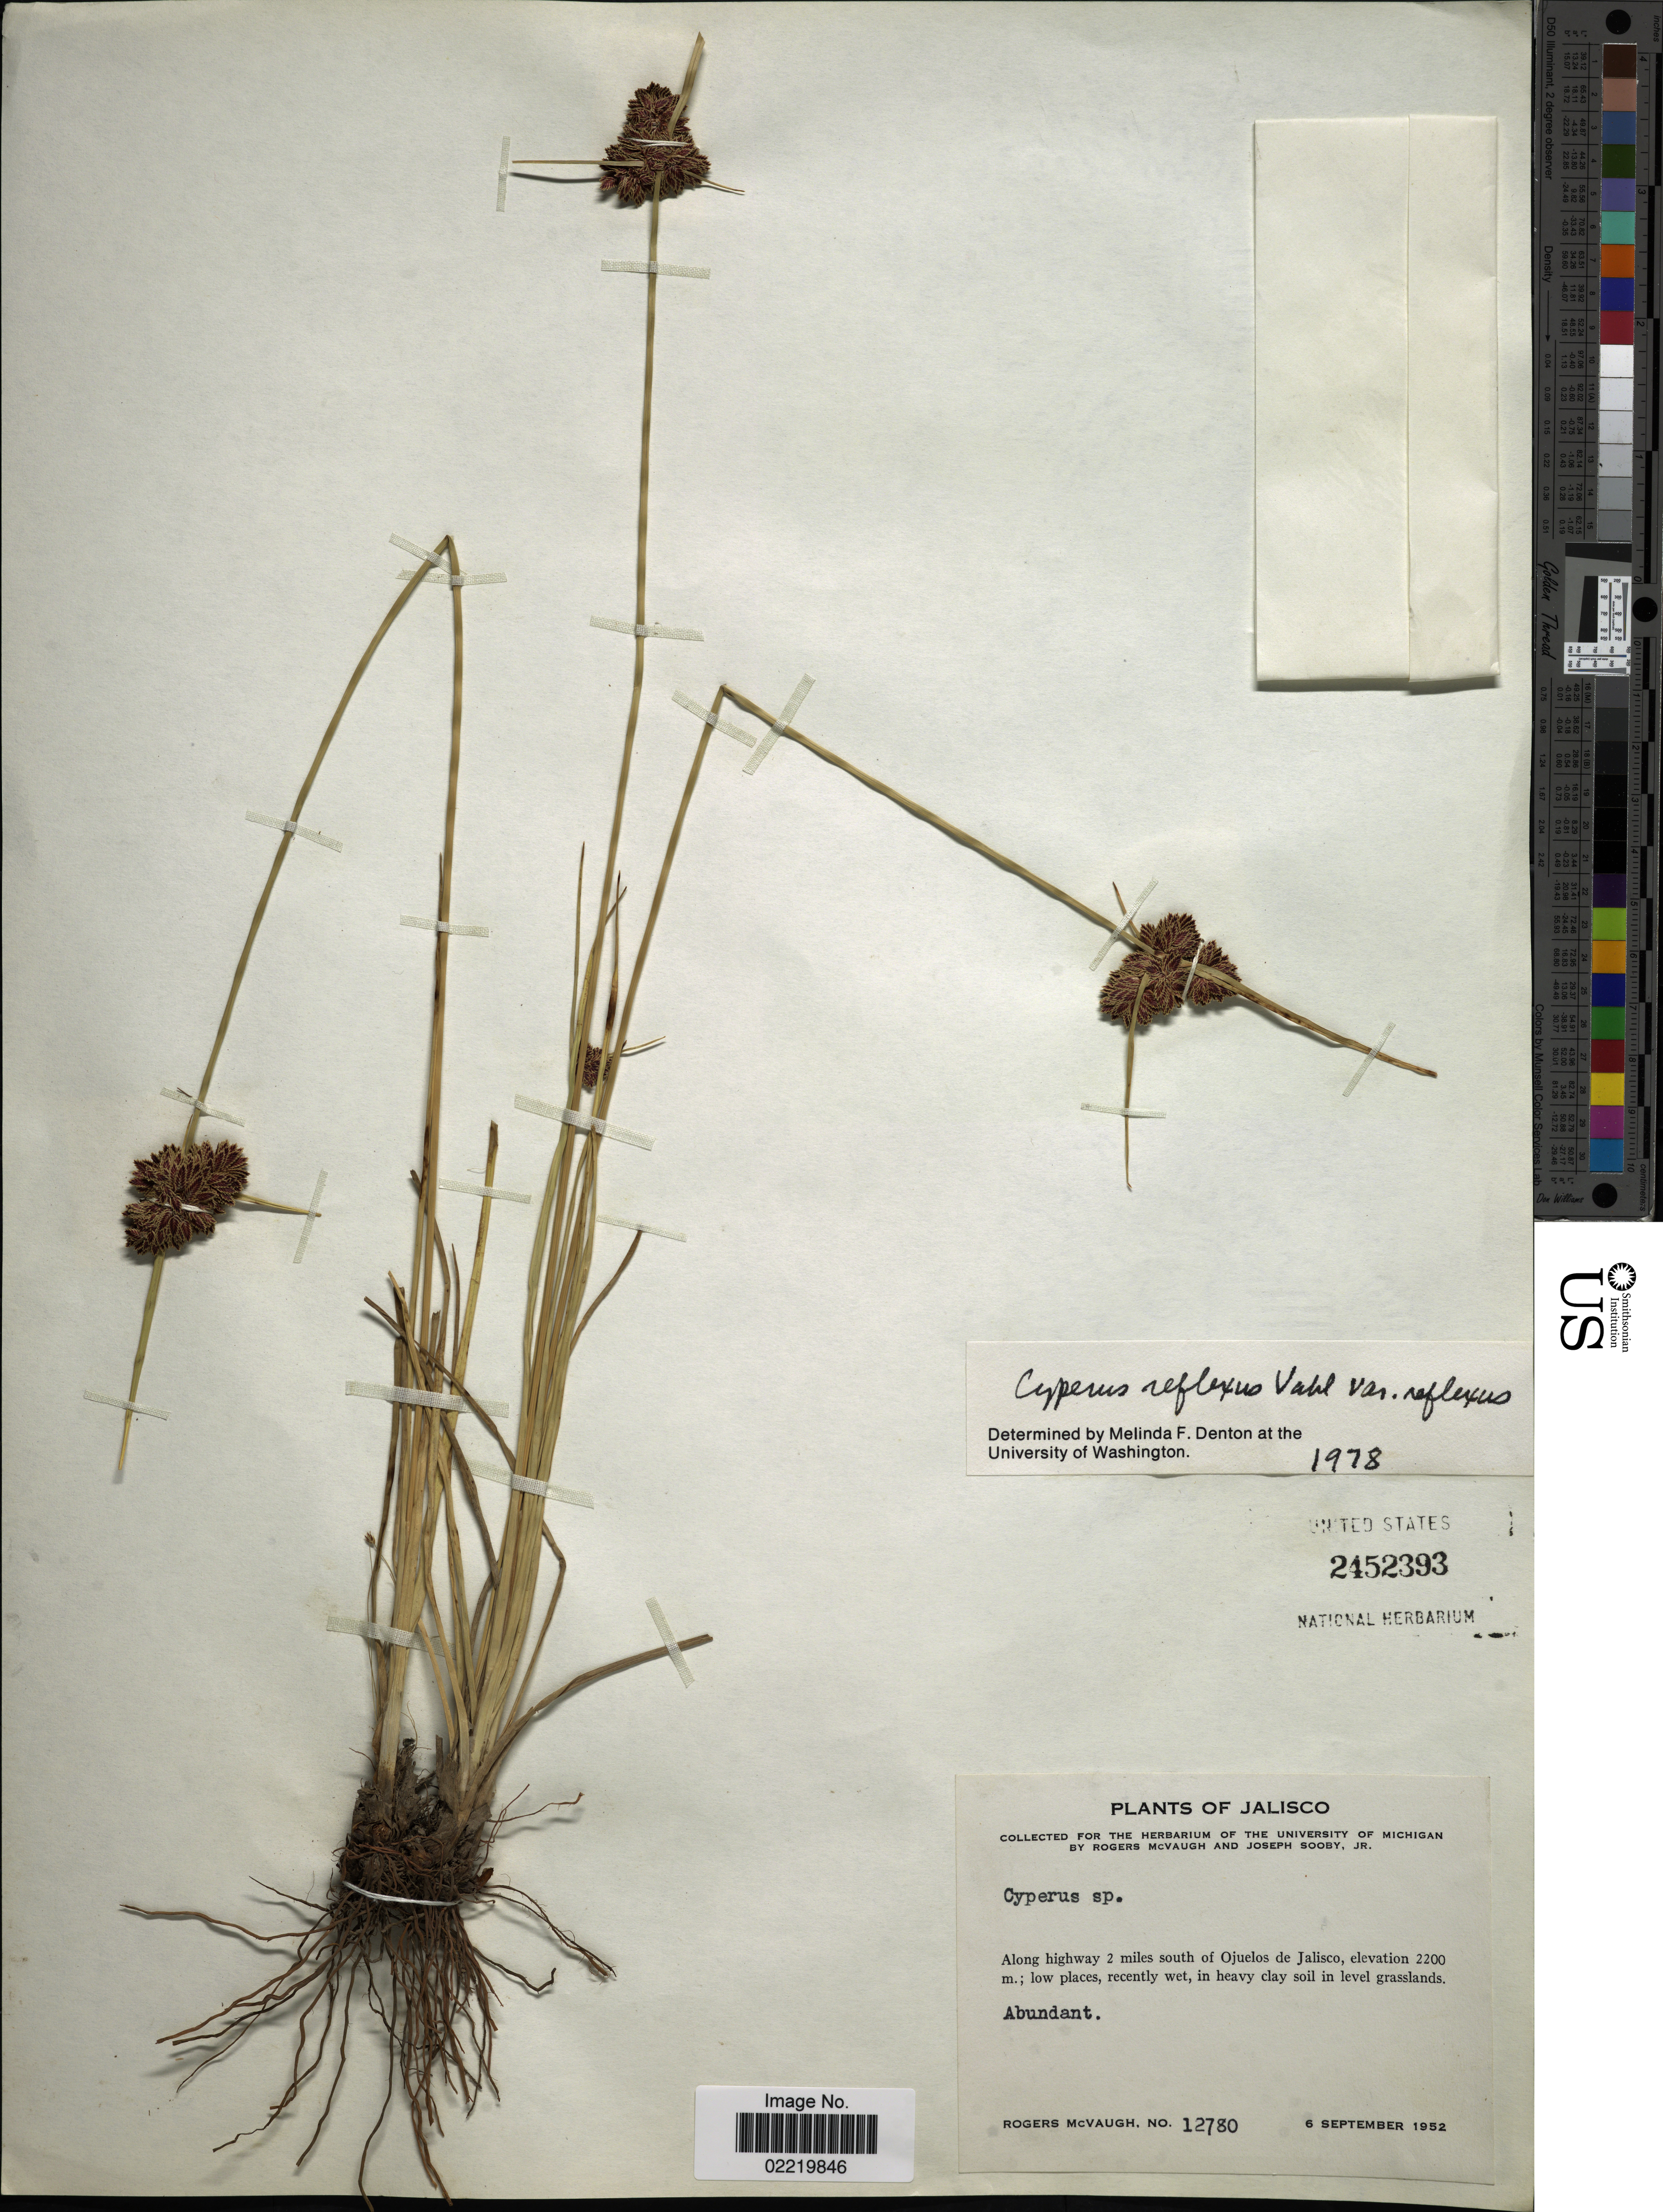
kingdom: Plantae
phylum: Tracheophyta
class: Liliopsida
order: Poales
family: Cyperaceae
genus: Cyperus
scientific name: Cyperus reflexus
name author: Vahl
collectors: R. McVaugh & J. Sooby Jr.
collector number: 12780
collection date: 1952-09-06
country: Mexico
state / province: Jalisco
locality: Along highway 2 miles south of Ojuelos de Jalisco, low places, in level grasslands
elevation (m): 2200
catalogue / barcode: US 2452393